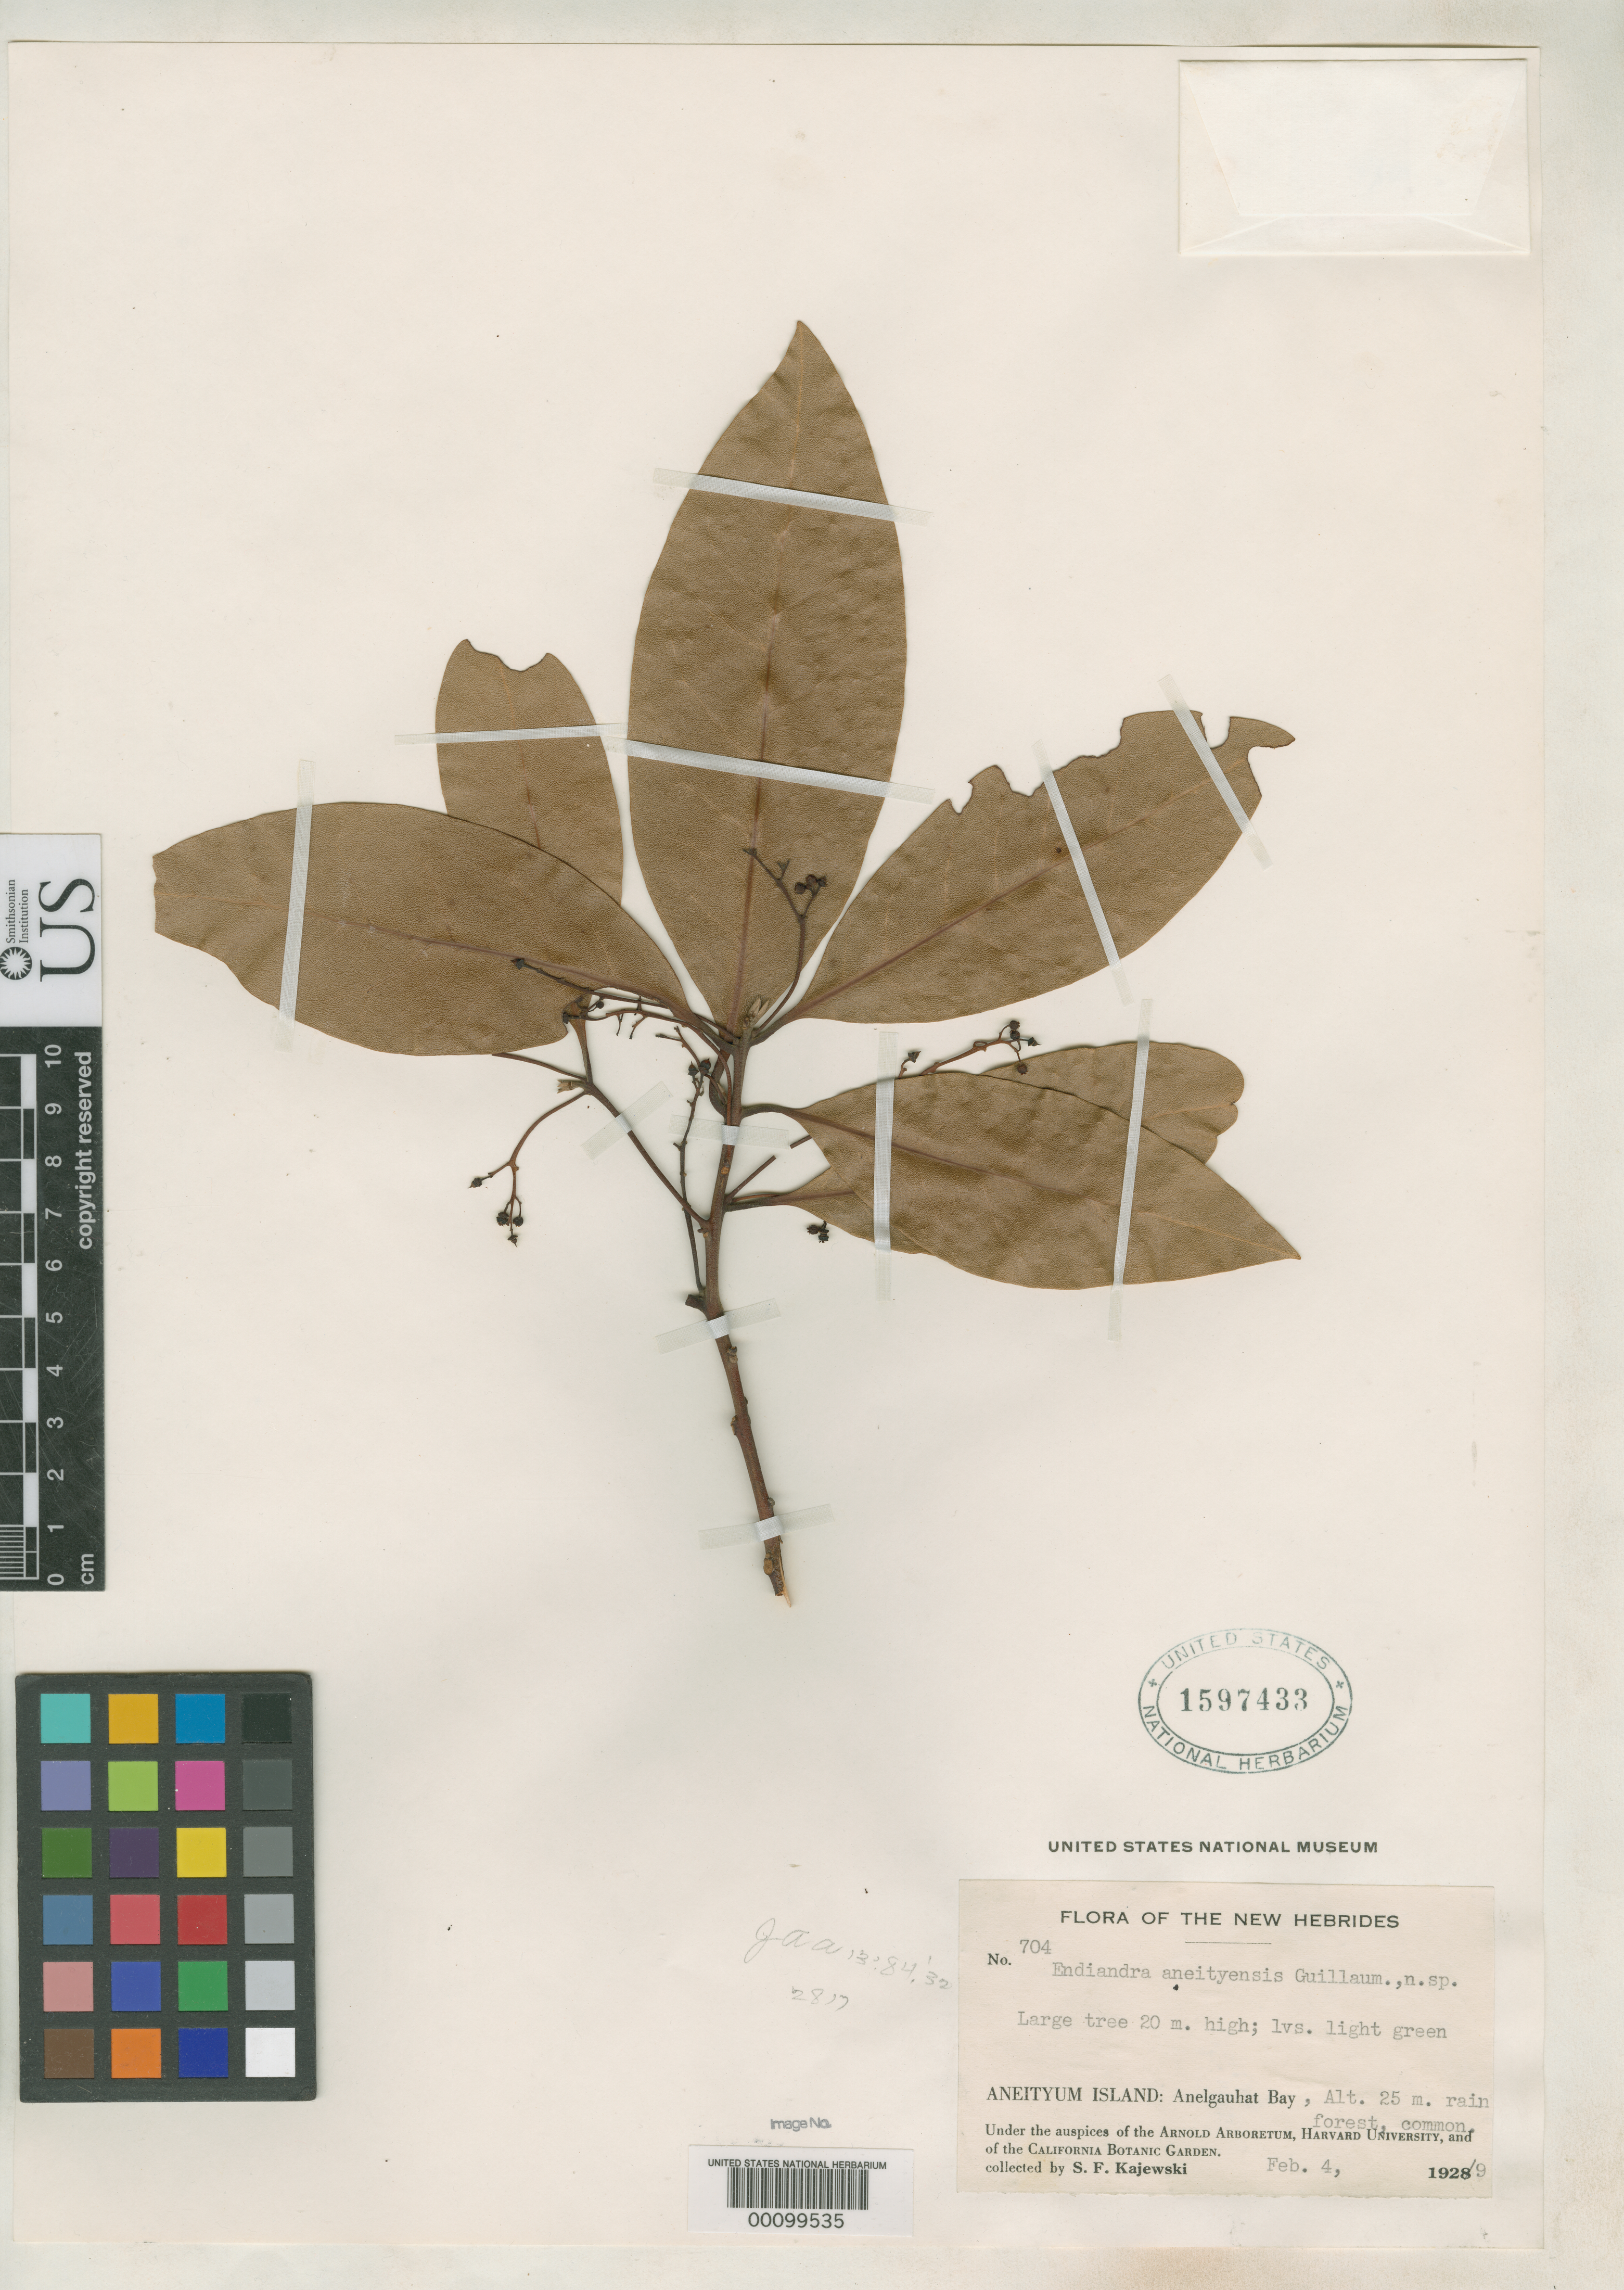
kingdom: Plantae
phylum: Tracheophyta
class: Magnoliopsida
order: Laurales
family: Lauraceae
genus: Endiandra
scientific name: Endiandra aneityensis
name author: Guillaumin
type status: Isotype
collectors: S. Kajewski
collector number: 704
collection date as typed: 04 Feb 1929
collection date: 1929-02-04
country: Vanuatu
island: Anatom [Aneityum]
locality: Anelgauhat Bay.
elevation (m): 25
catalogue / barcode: US 1597433